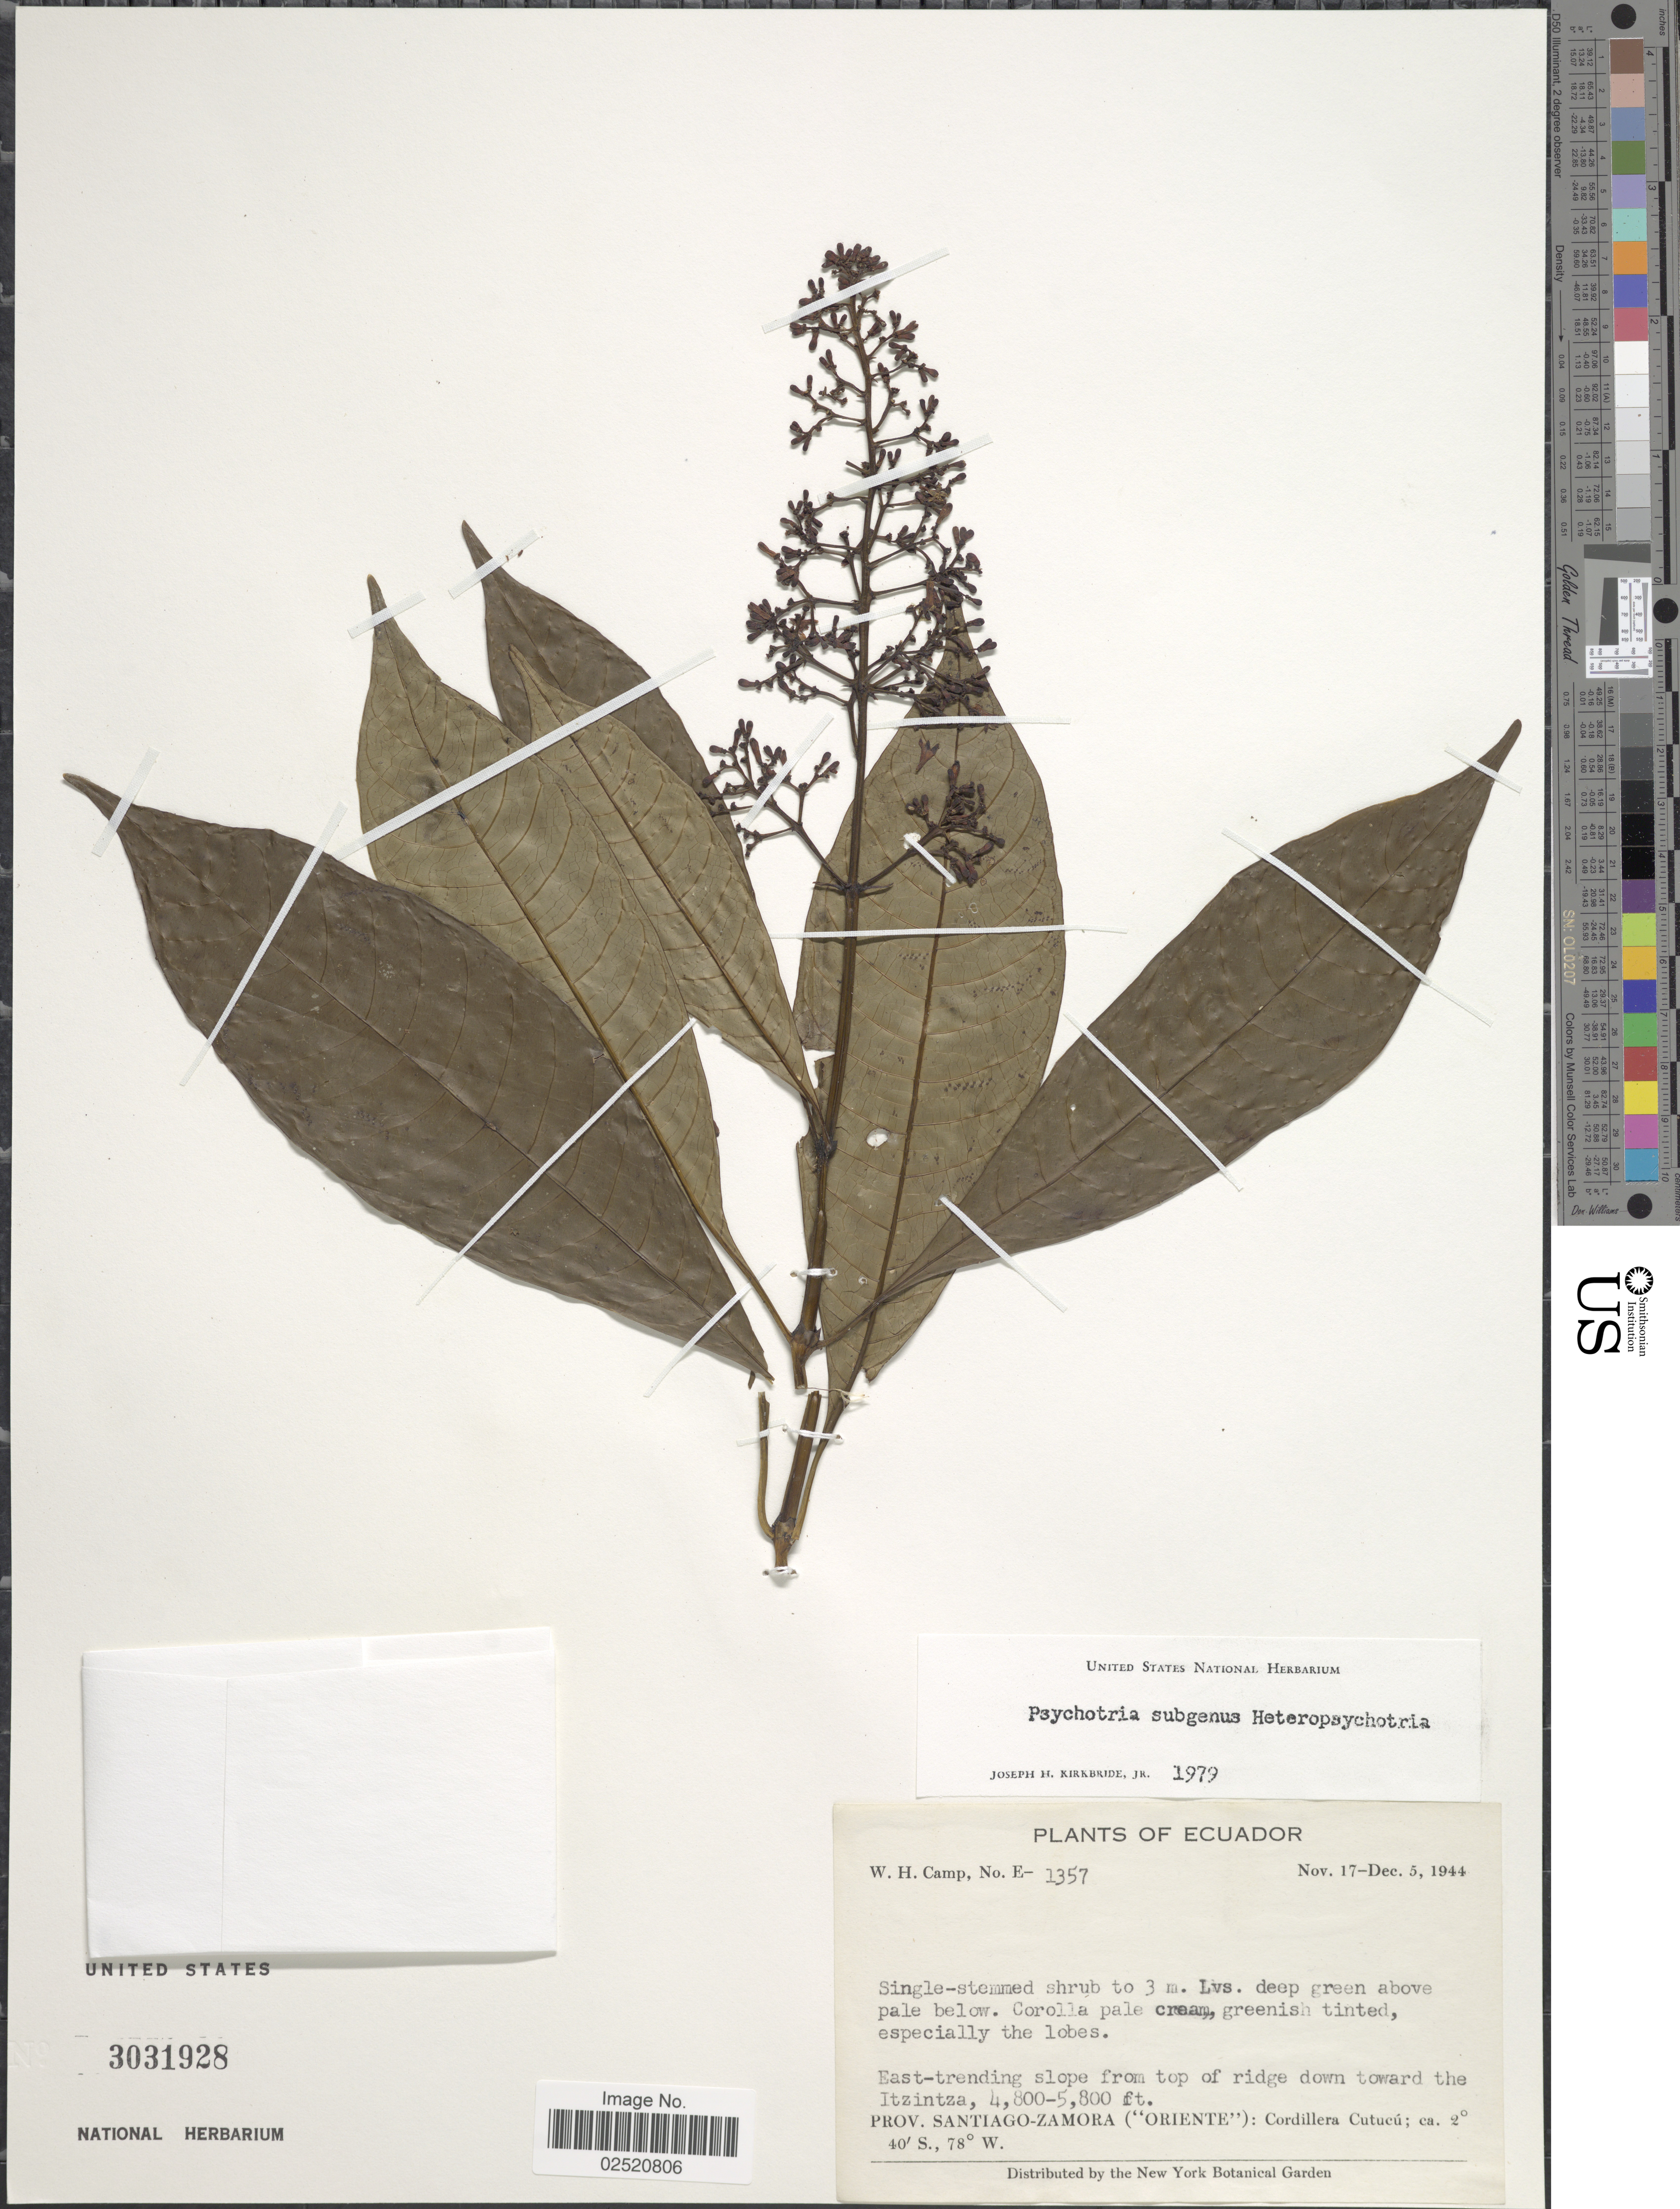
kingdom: Plantae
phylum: Tracheophyta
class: Magnoliopsida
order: Gentianales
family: Rubiaceae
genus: Psychotria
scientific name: Psychotria sp.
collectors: W. H. Camp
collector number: E-1357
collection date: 1944-11-17/1944-12-05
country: Ecuador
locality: East-trending slope from top of ridge down toward the Itzintza, Prov. Santiago-Zamora ("Oriente"): Cordillera Cutucu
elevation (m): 1463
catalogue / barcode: US 3031928